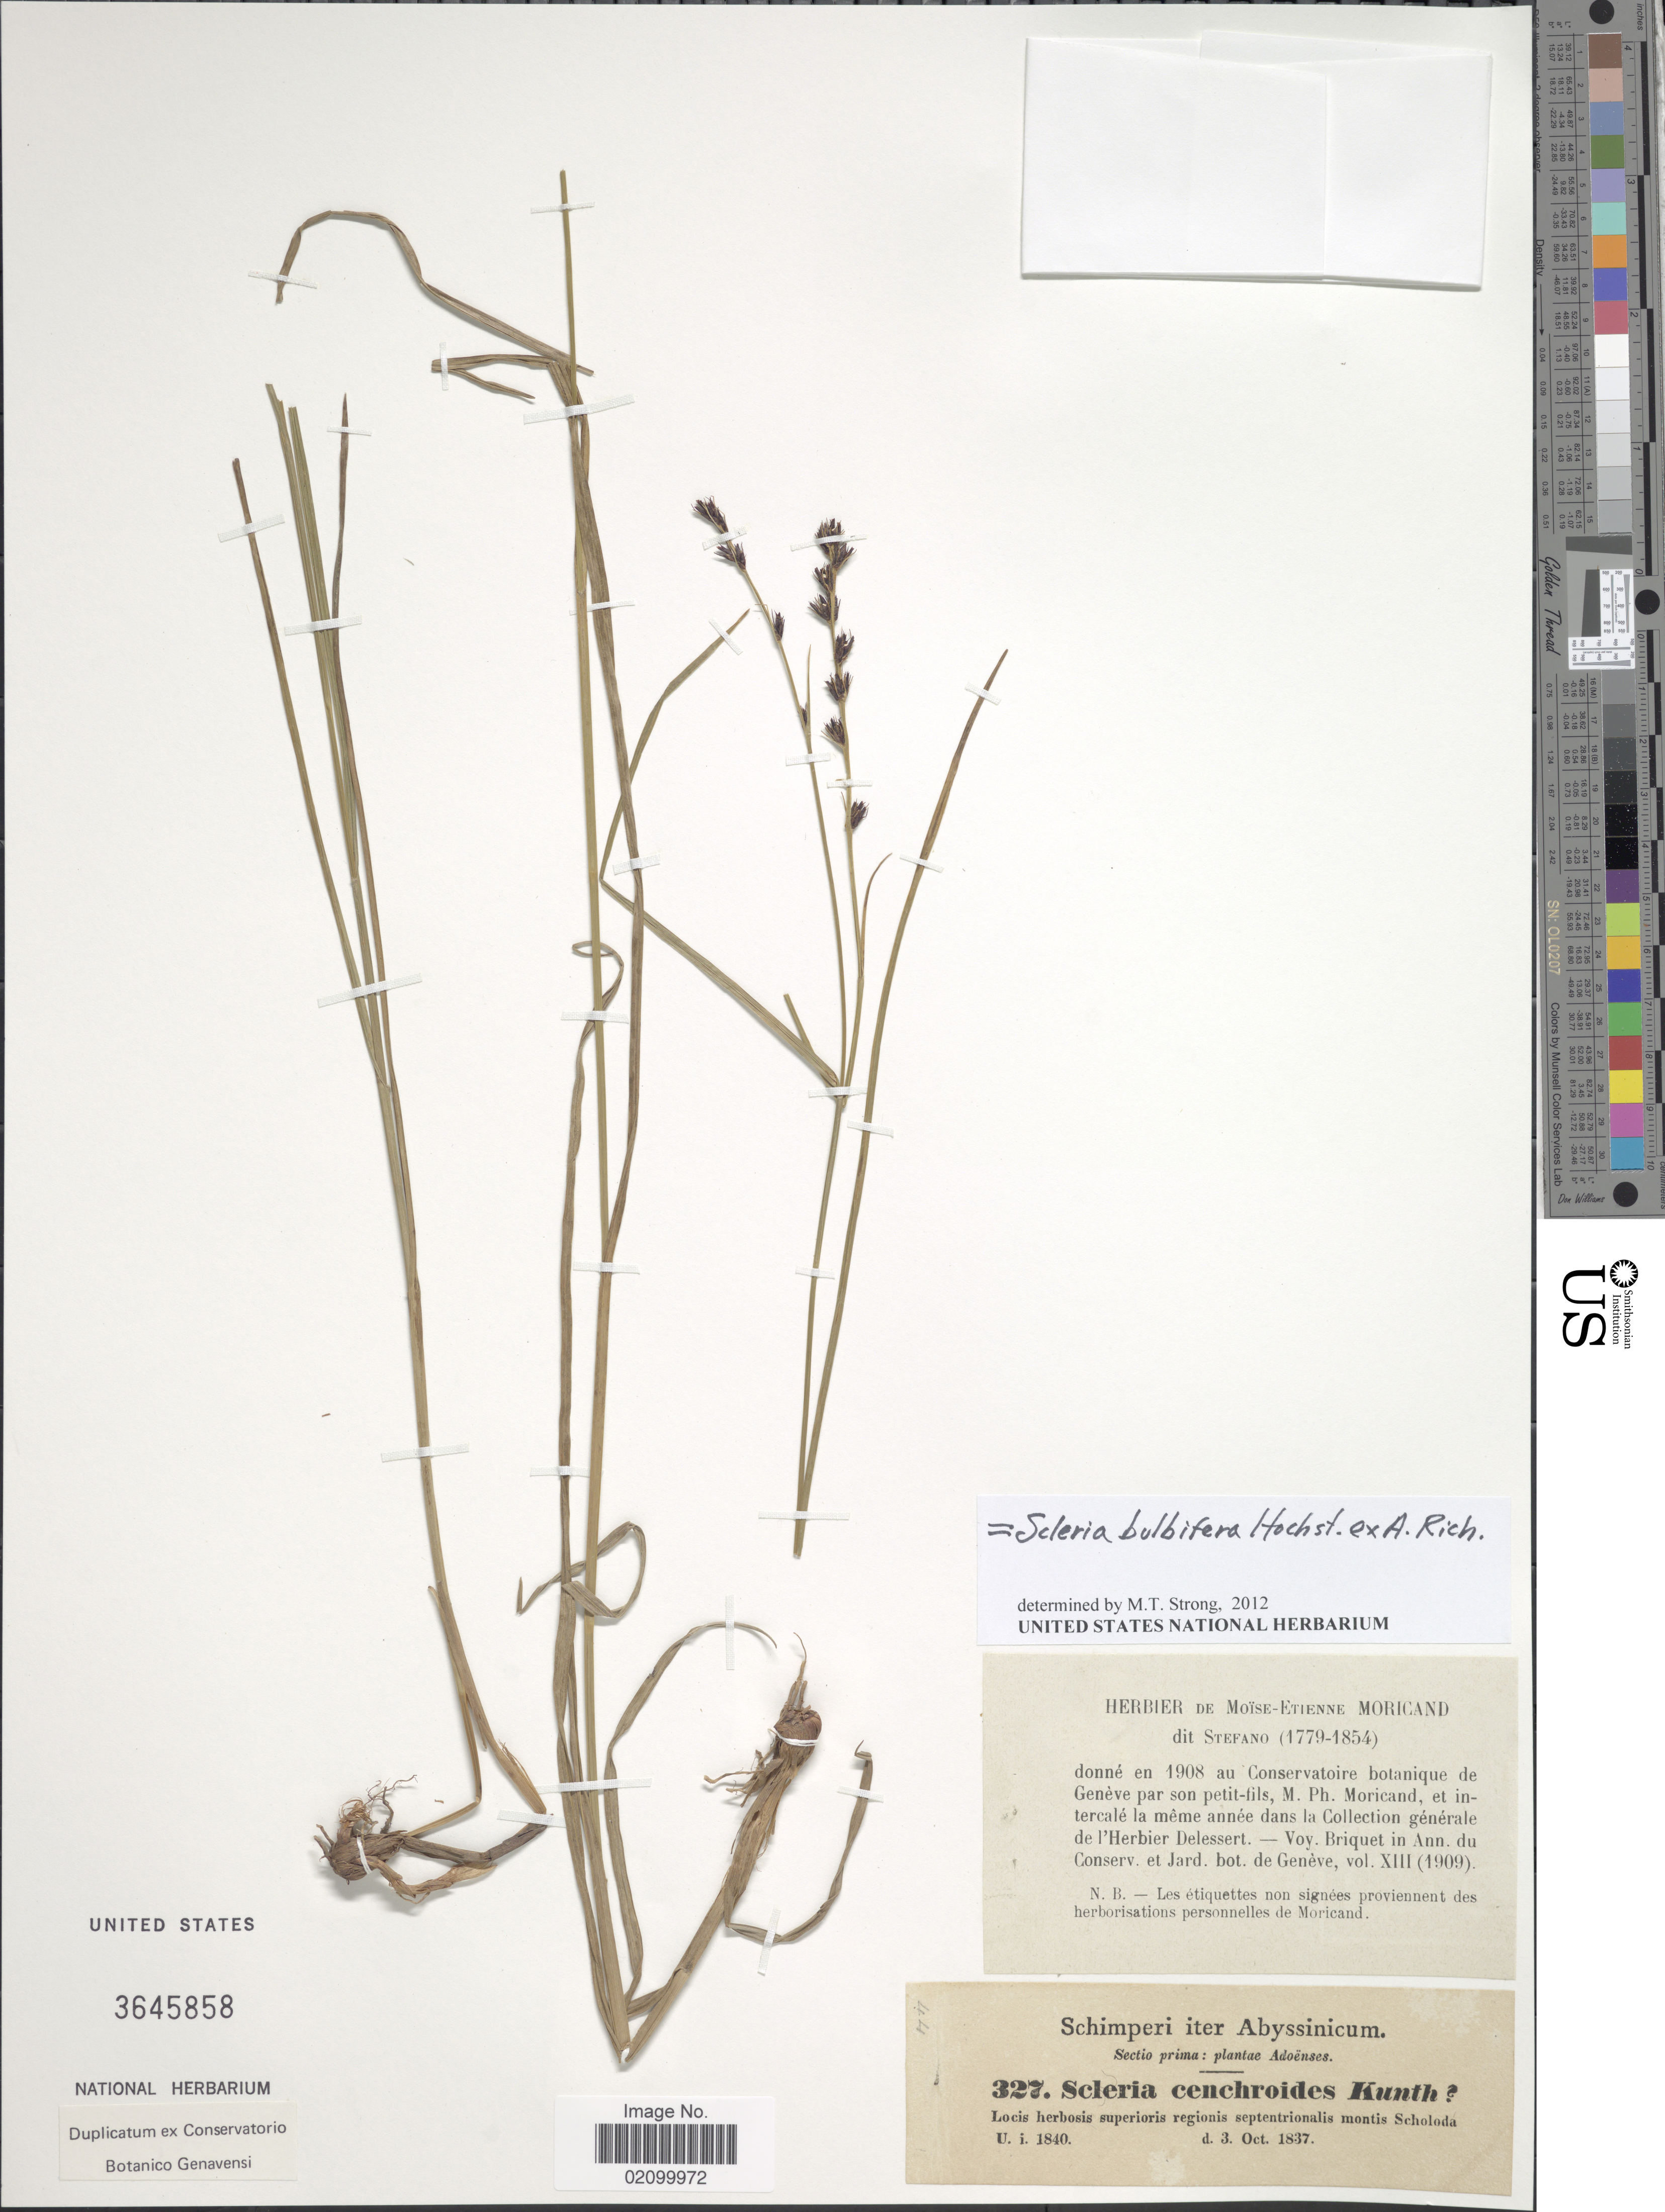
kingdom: Plantae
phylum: Tracheophyta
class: Liliopsida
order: Poales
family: Cyperaceae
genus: Scleria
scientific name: Scleria bulbifera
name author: Hochst. ex A. Rich.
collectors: -. Schimper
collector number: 327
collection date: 1837-10-03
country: Eritrea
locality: Abyssinicum. Adoenses. Locis herbosis regionis septentrionalis montis Schololda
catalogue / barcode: US 3645858